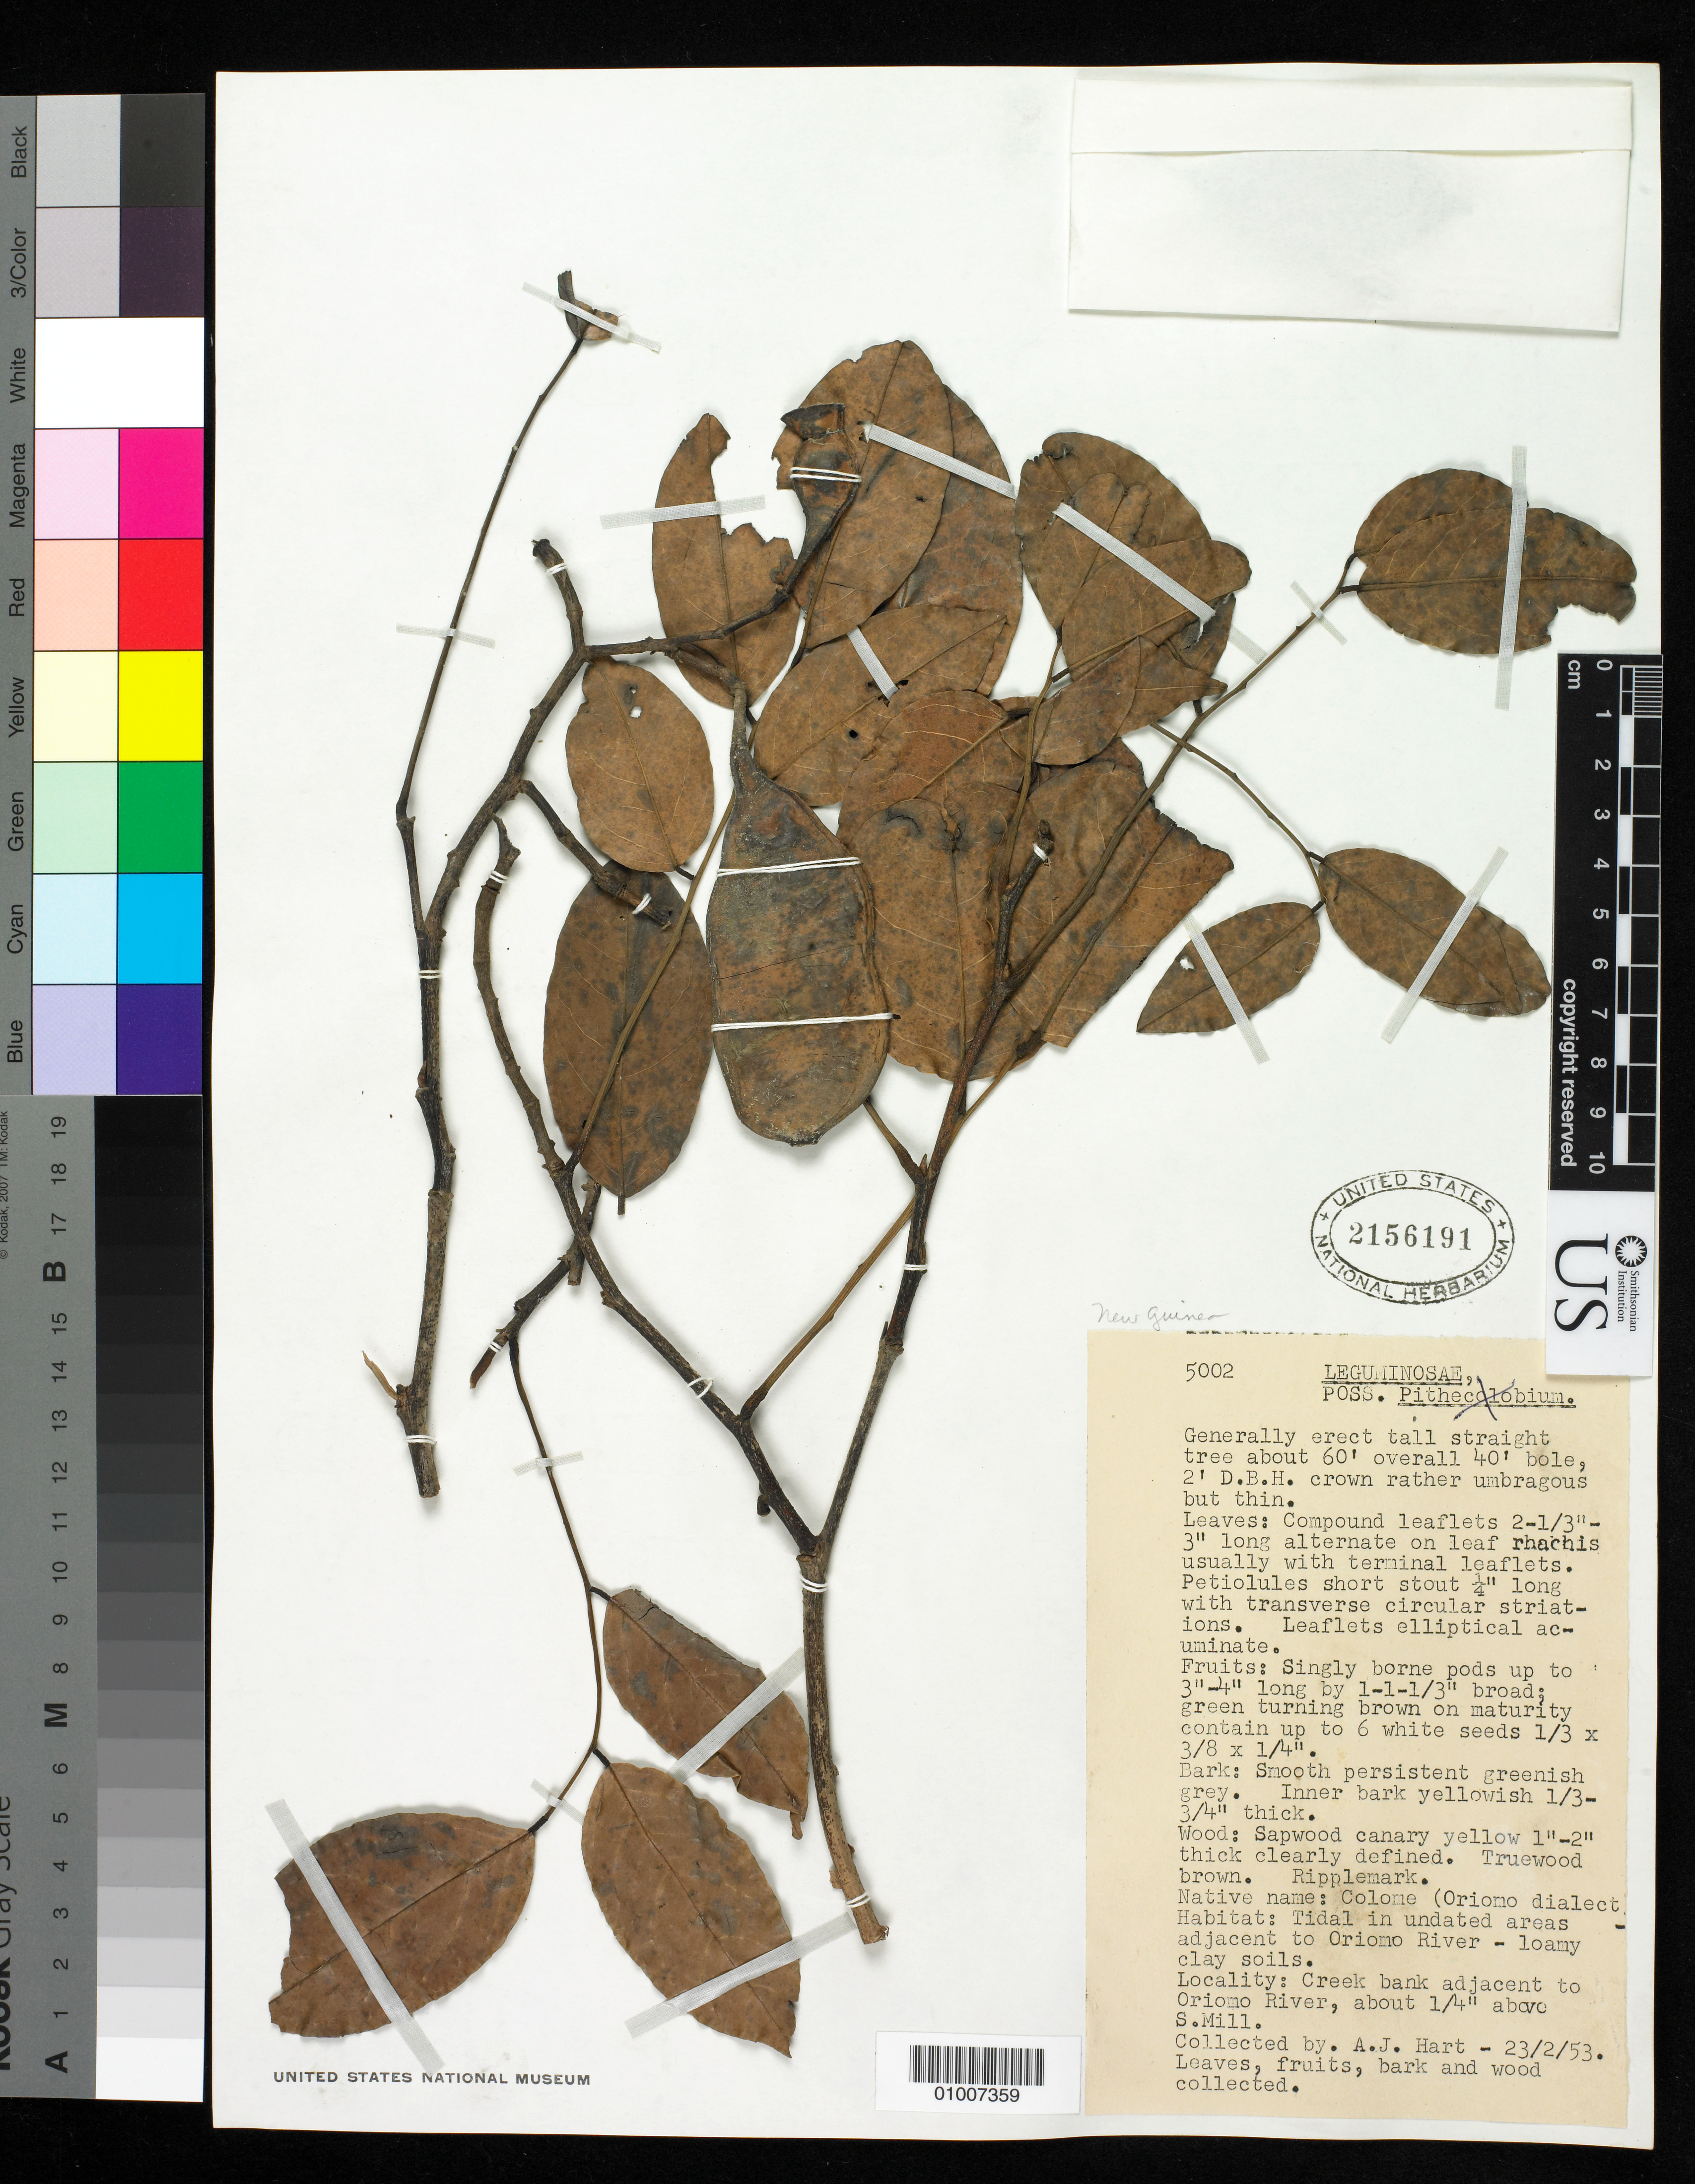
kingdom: Plantae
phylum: Tracheophyta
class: Magnoliopsida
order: Fabales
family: Fabaceae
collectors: A. Hart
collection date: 1953-02-23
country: Papua New Guinea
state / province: Western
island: New Guinea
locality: Creek bank adjacent to Oriomo River, about .25 mile above S. Mill.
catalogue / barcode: US 2156191